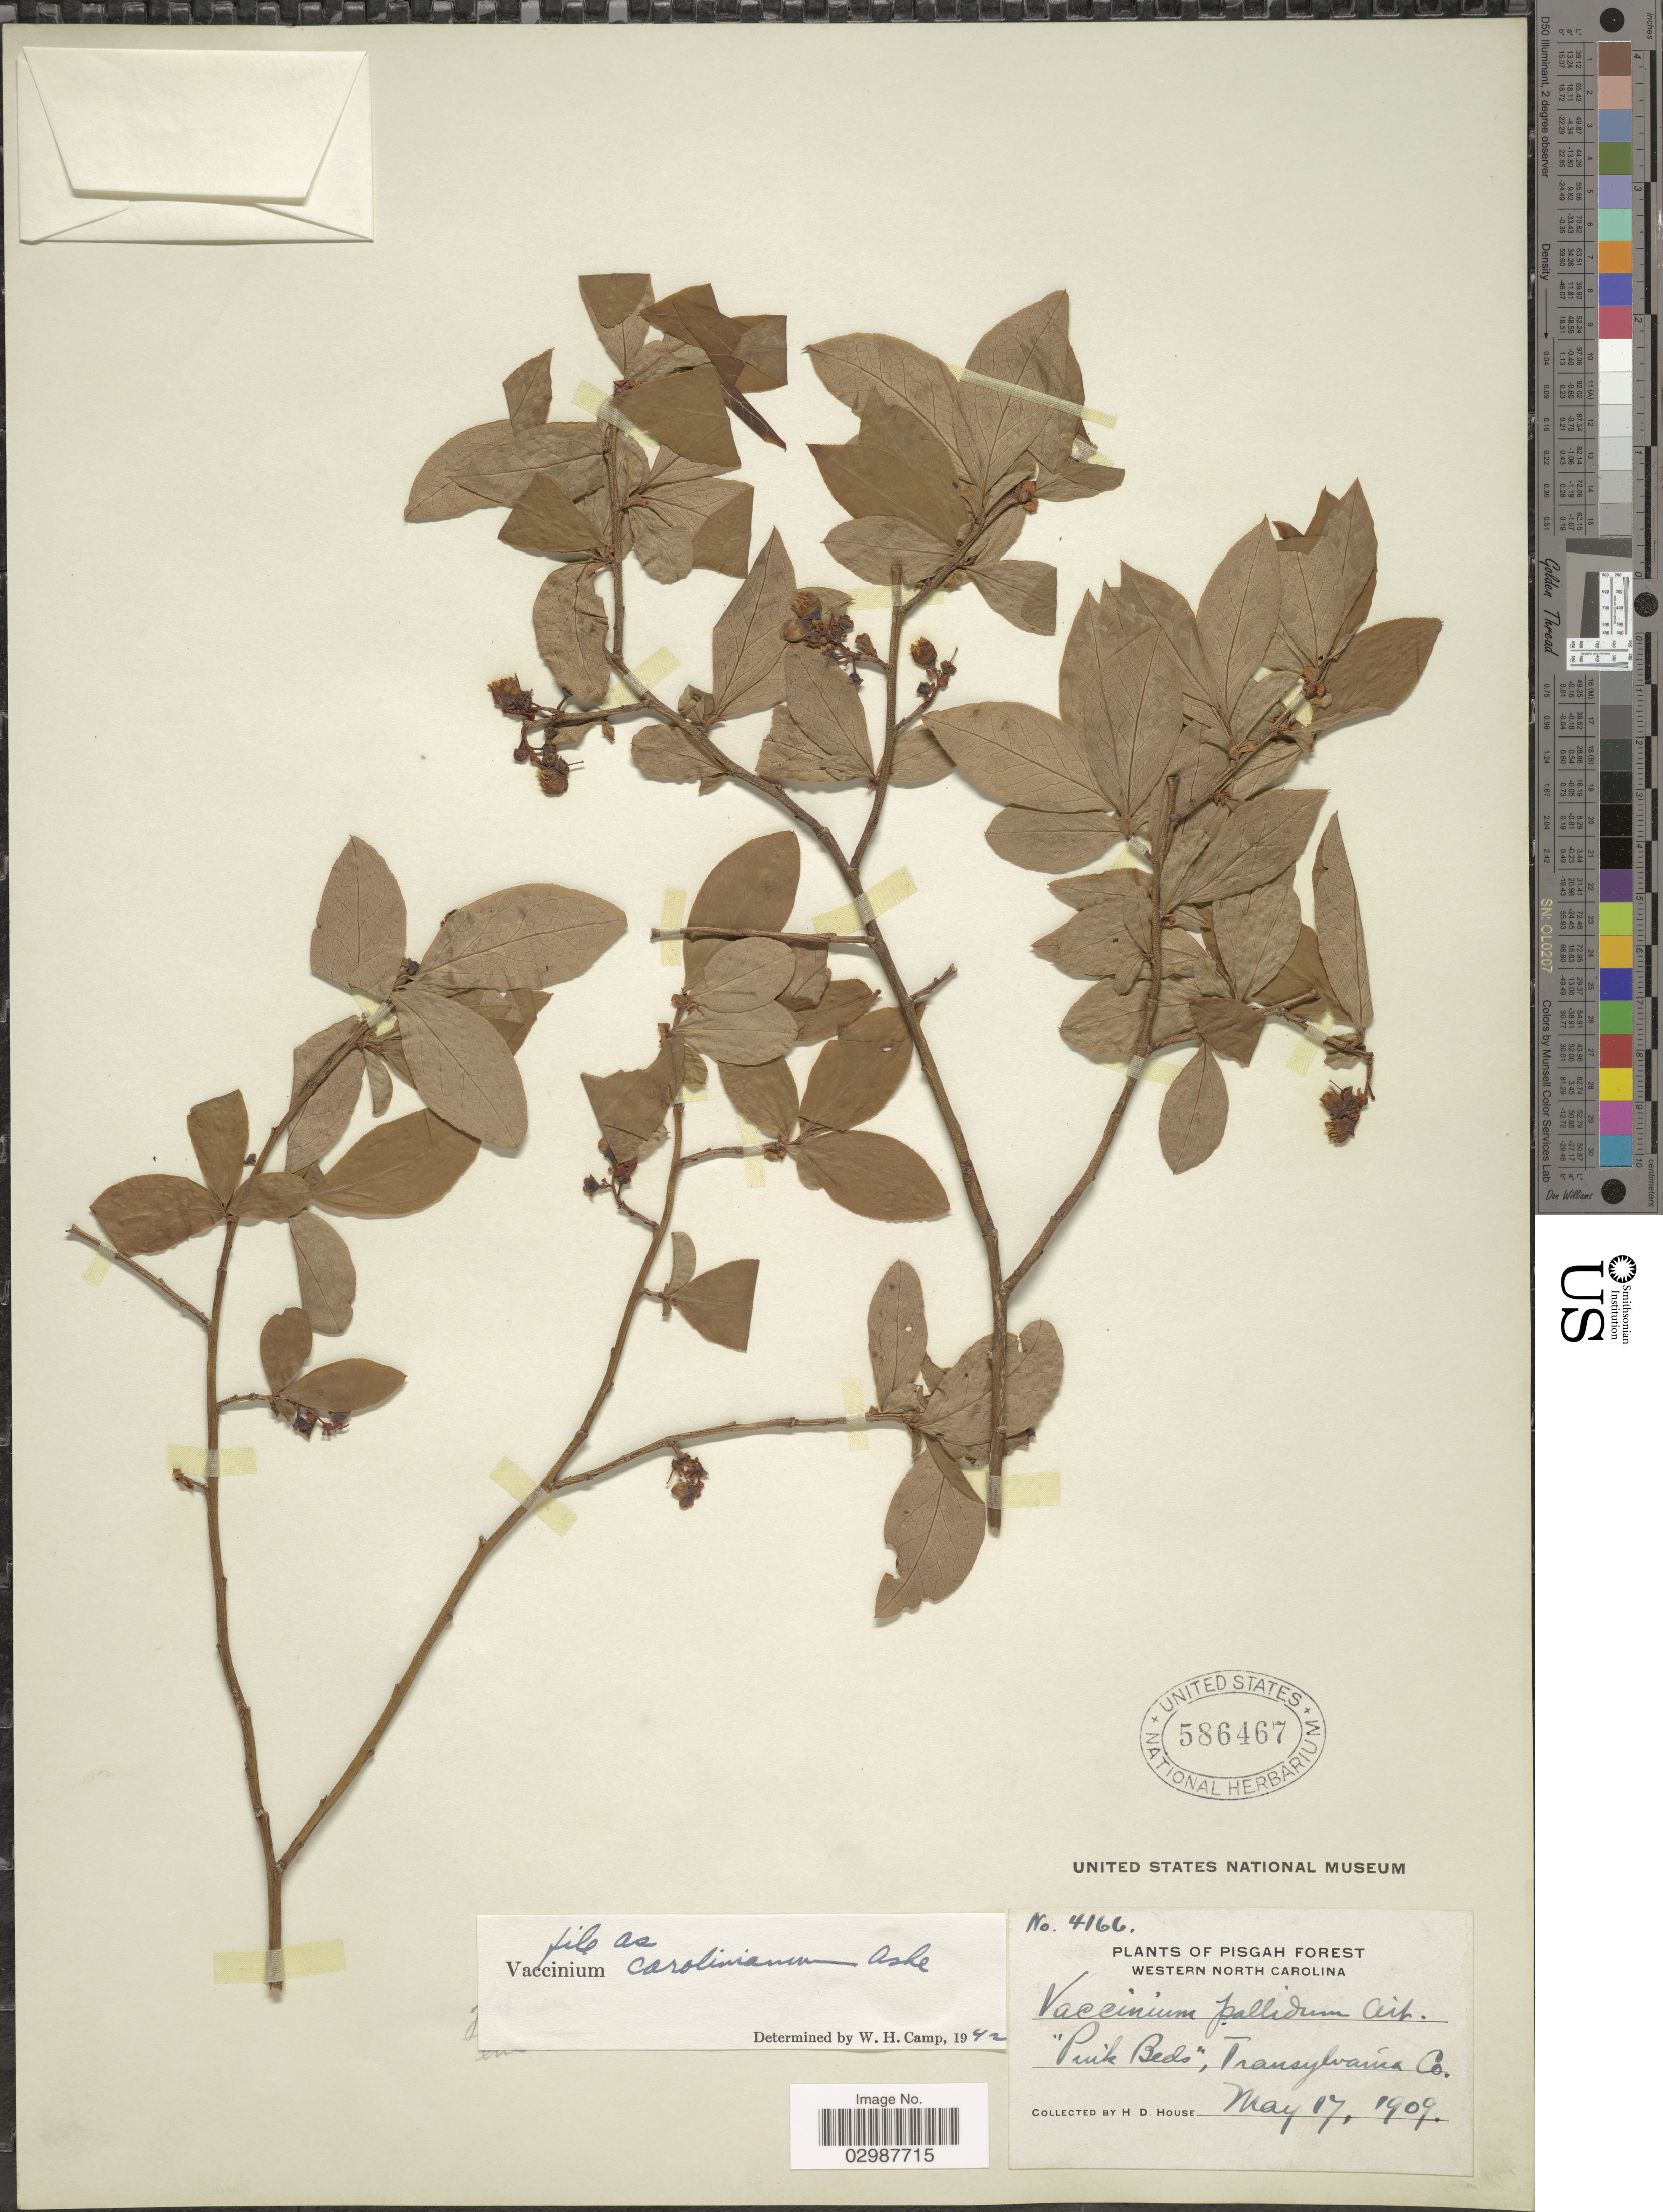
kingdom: Plantae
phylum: Tracheophyta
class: Magnoliopsida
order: Ericales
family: Ericaceae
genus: Vaccinium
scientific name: Vaccinium carolinianum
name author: Ashe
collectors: H. D. House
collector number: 4166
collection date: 1909-05-17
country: United States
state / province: North Carolina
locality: Pisgah Forest. Western North Carolina. Transylvania Co.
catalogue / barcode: US 586467